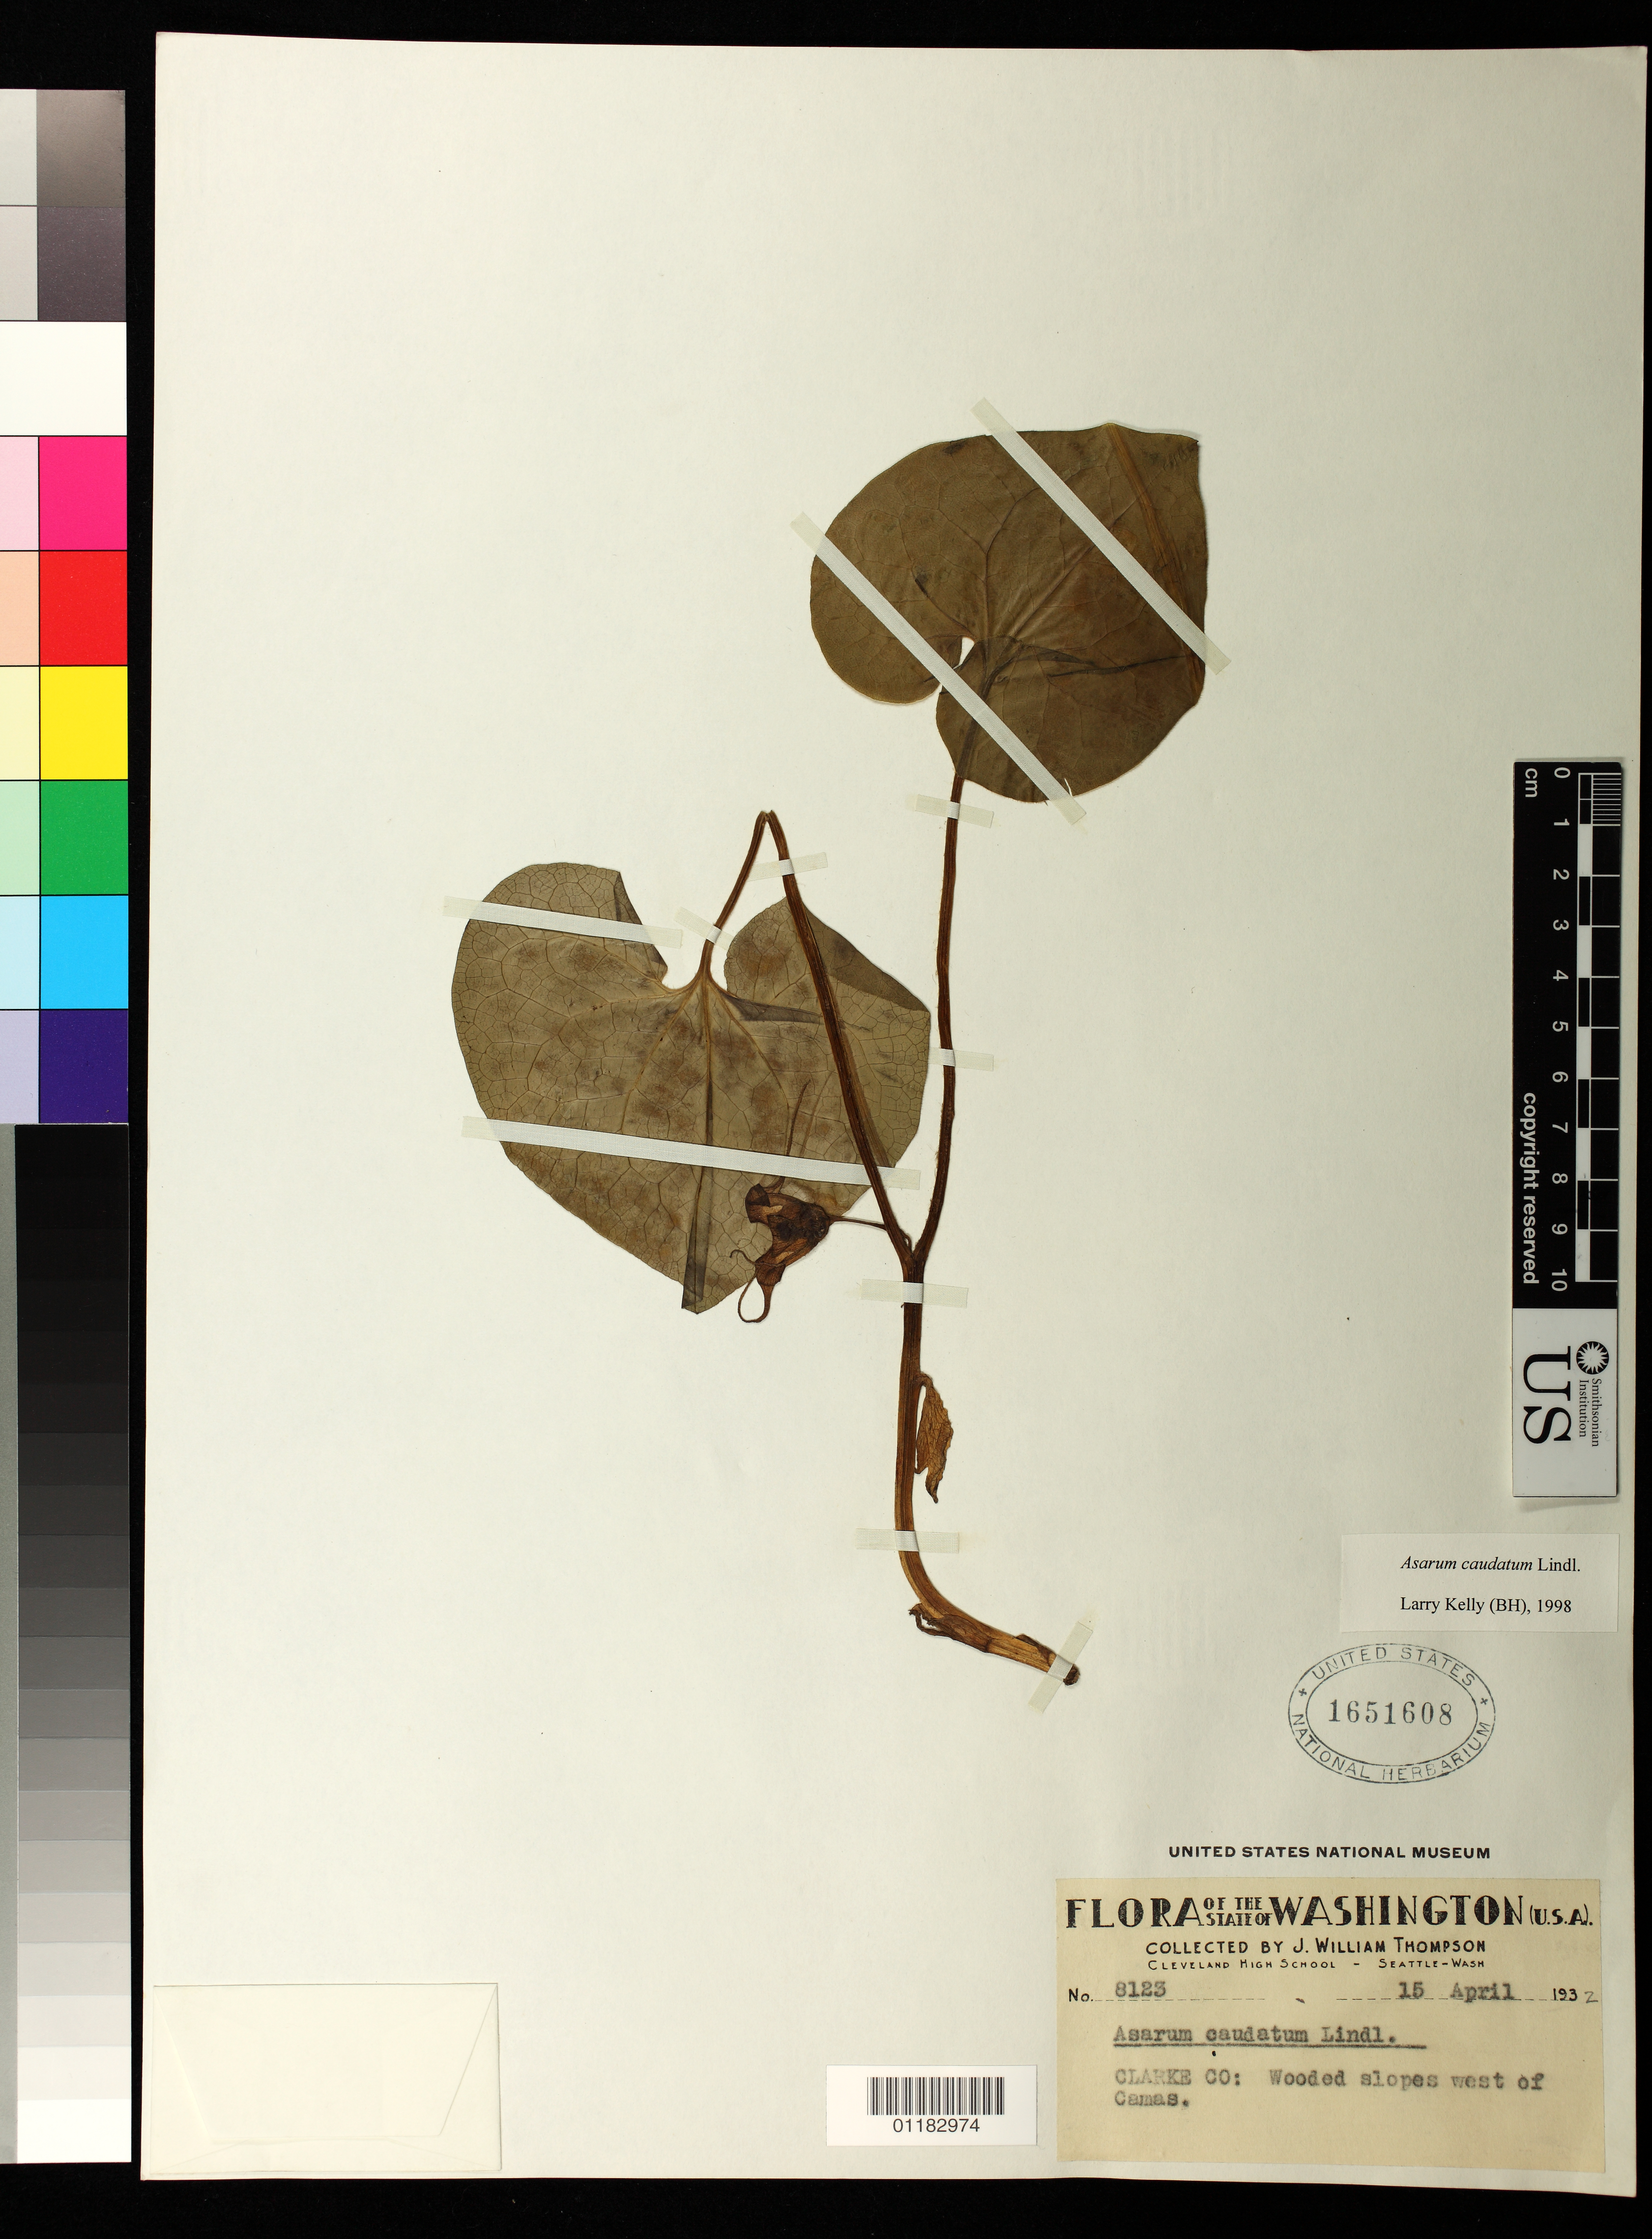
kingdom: Plantae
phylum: Tracheophyta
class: Magnoliopsida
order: Piperales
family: Aristolochiaceae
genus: Asarum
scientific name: Asarum canadense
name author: L.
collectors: J. W. Thompson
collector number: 8123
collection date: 1932-04-15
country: United States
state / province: Washington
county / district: Clark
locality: Wooded slopes west of Camas.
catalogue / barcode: US 1651608